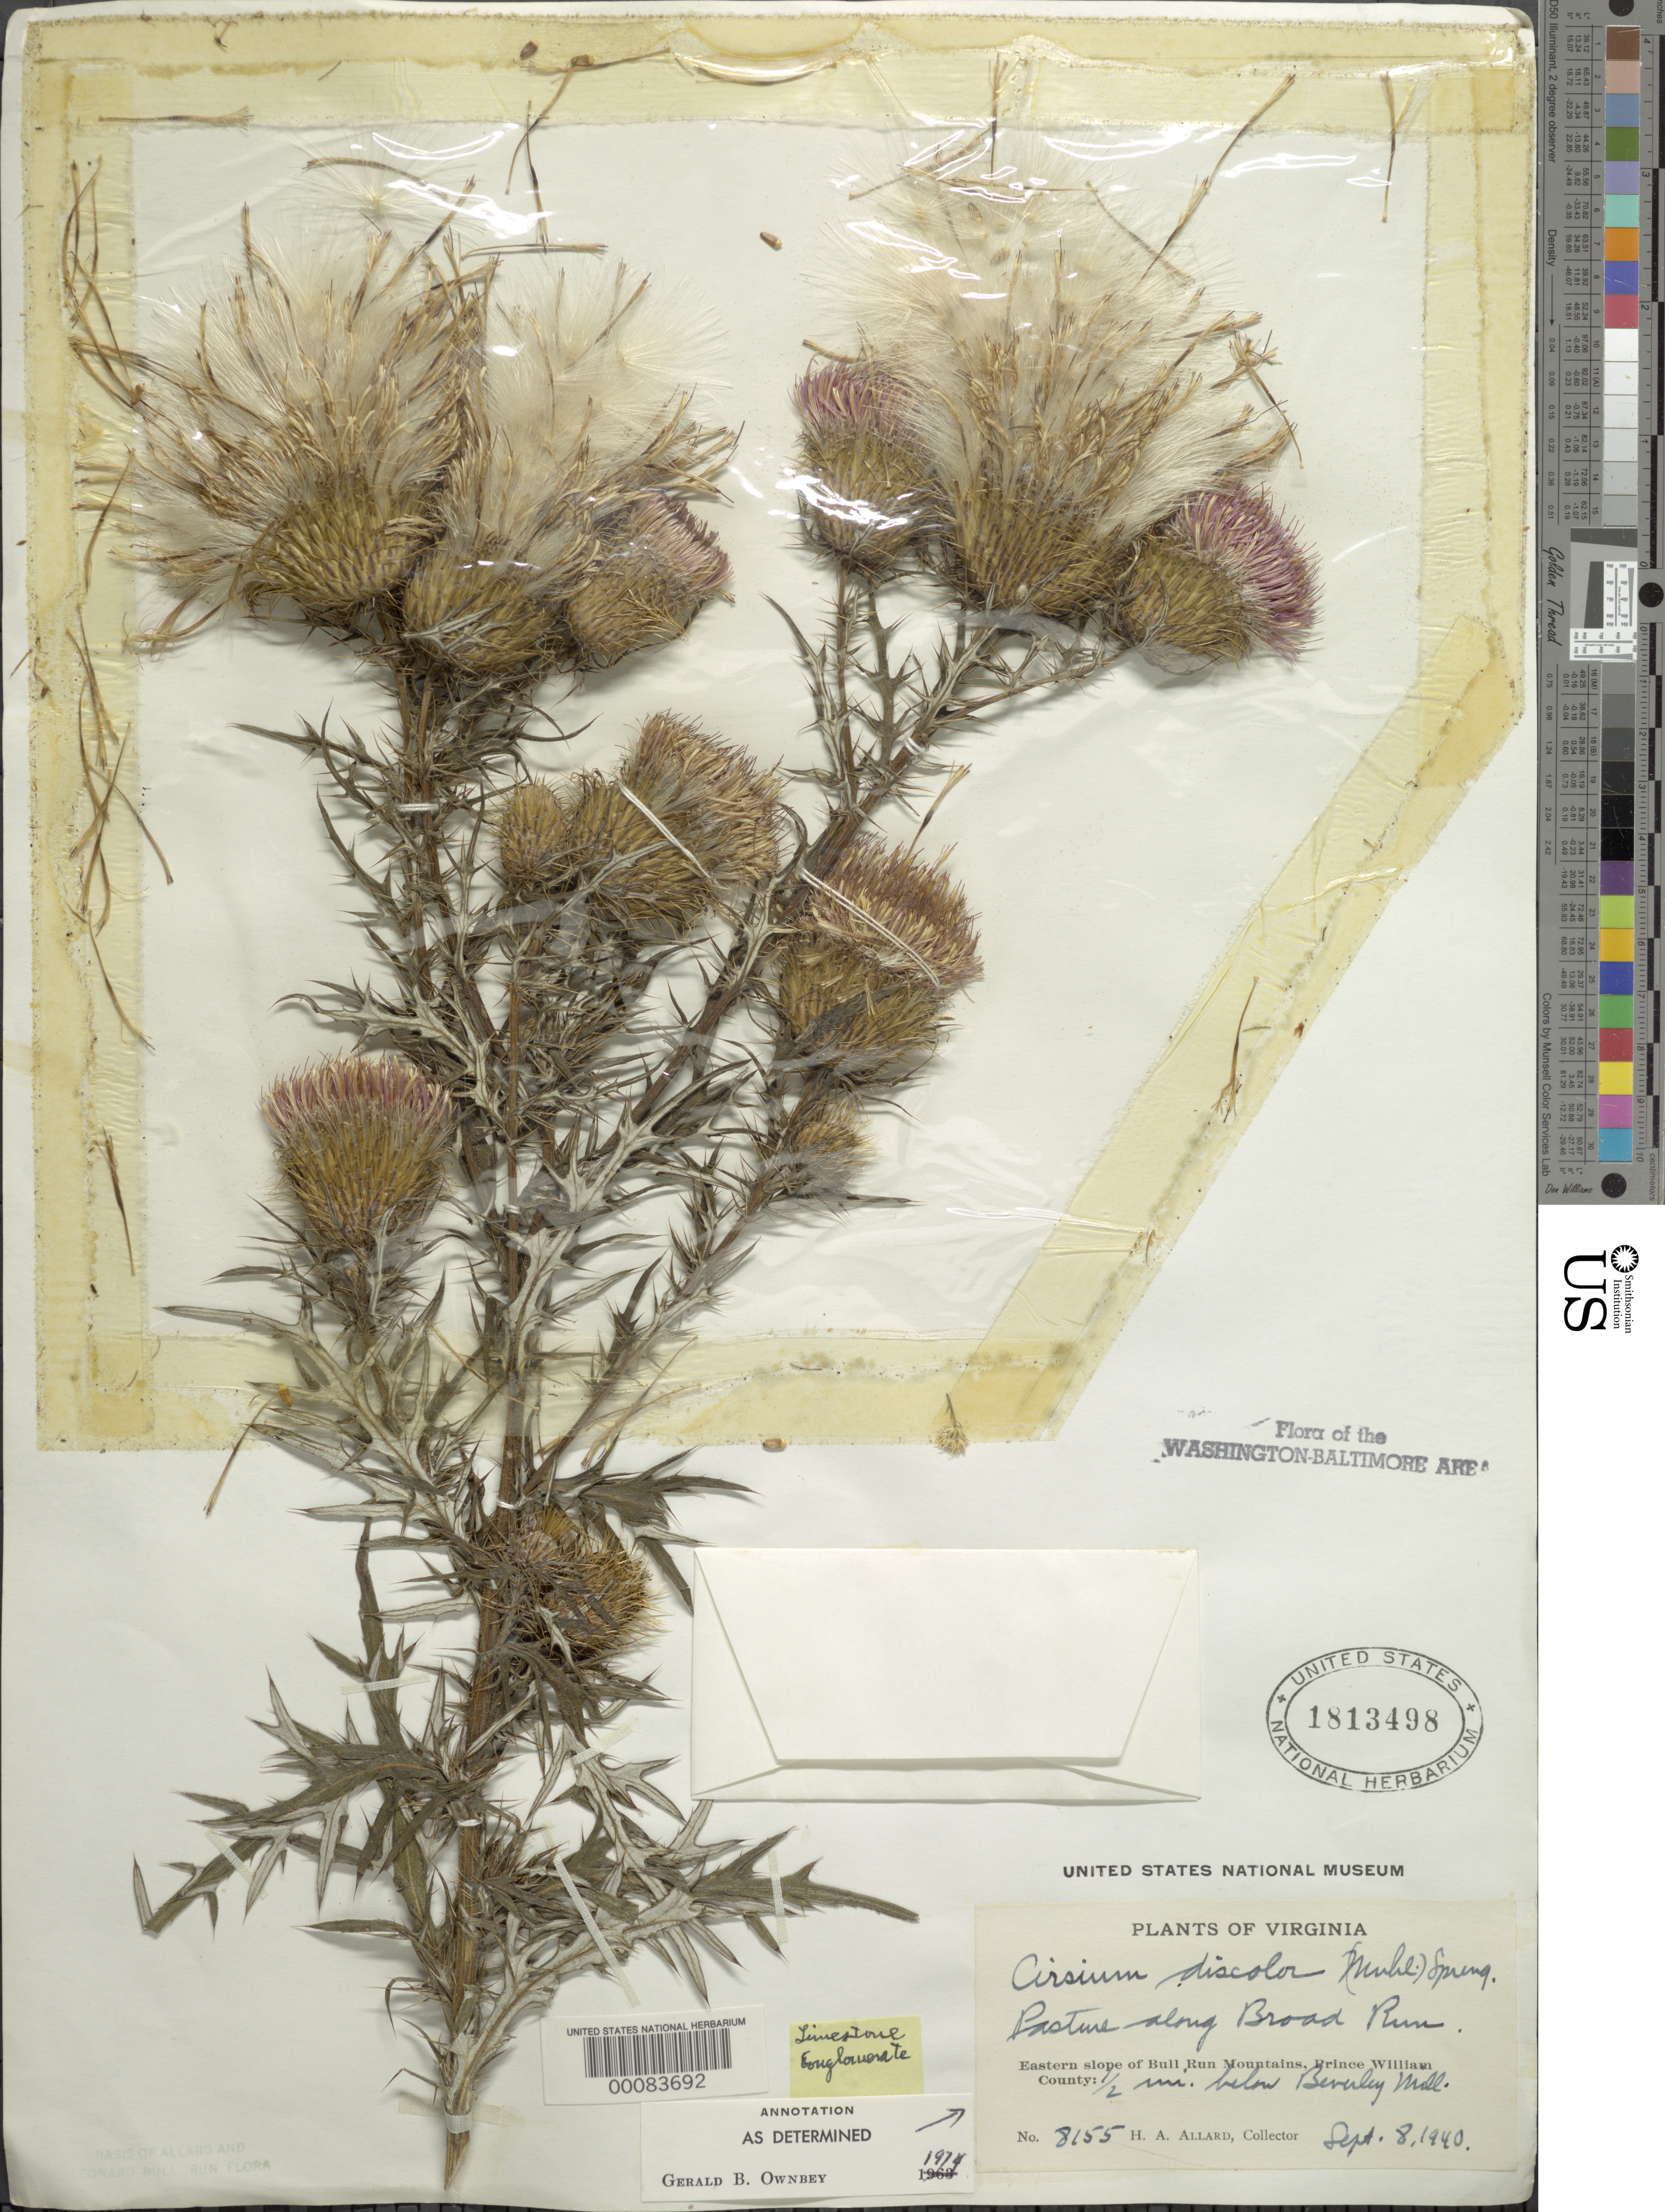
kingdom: Plantae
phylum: Tracheophyta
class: Magnoliopsida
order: Asterales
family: Asteraceae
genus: Cirsium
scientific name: Cirsium discolor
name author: (Muhl. ex Willd.) Spreng.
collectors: H. A. Allard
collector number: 8155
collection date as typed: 08 Sep 1940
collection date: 1940-09-08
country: United States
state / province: Virginia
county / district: Prince William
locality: Broad Run below Beverley Mill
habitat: Pasture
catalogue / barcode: US 1813498